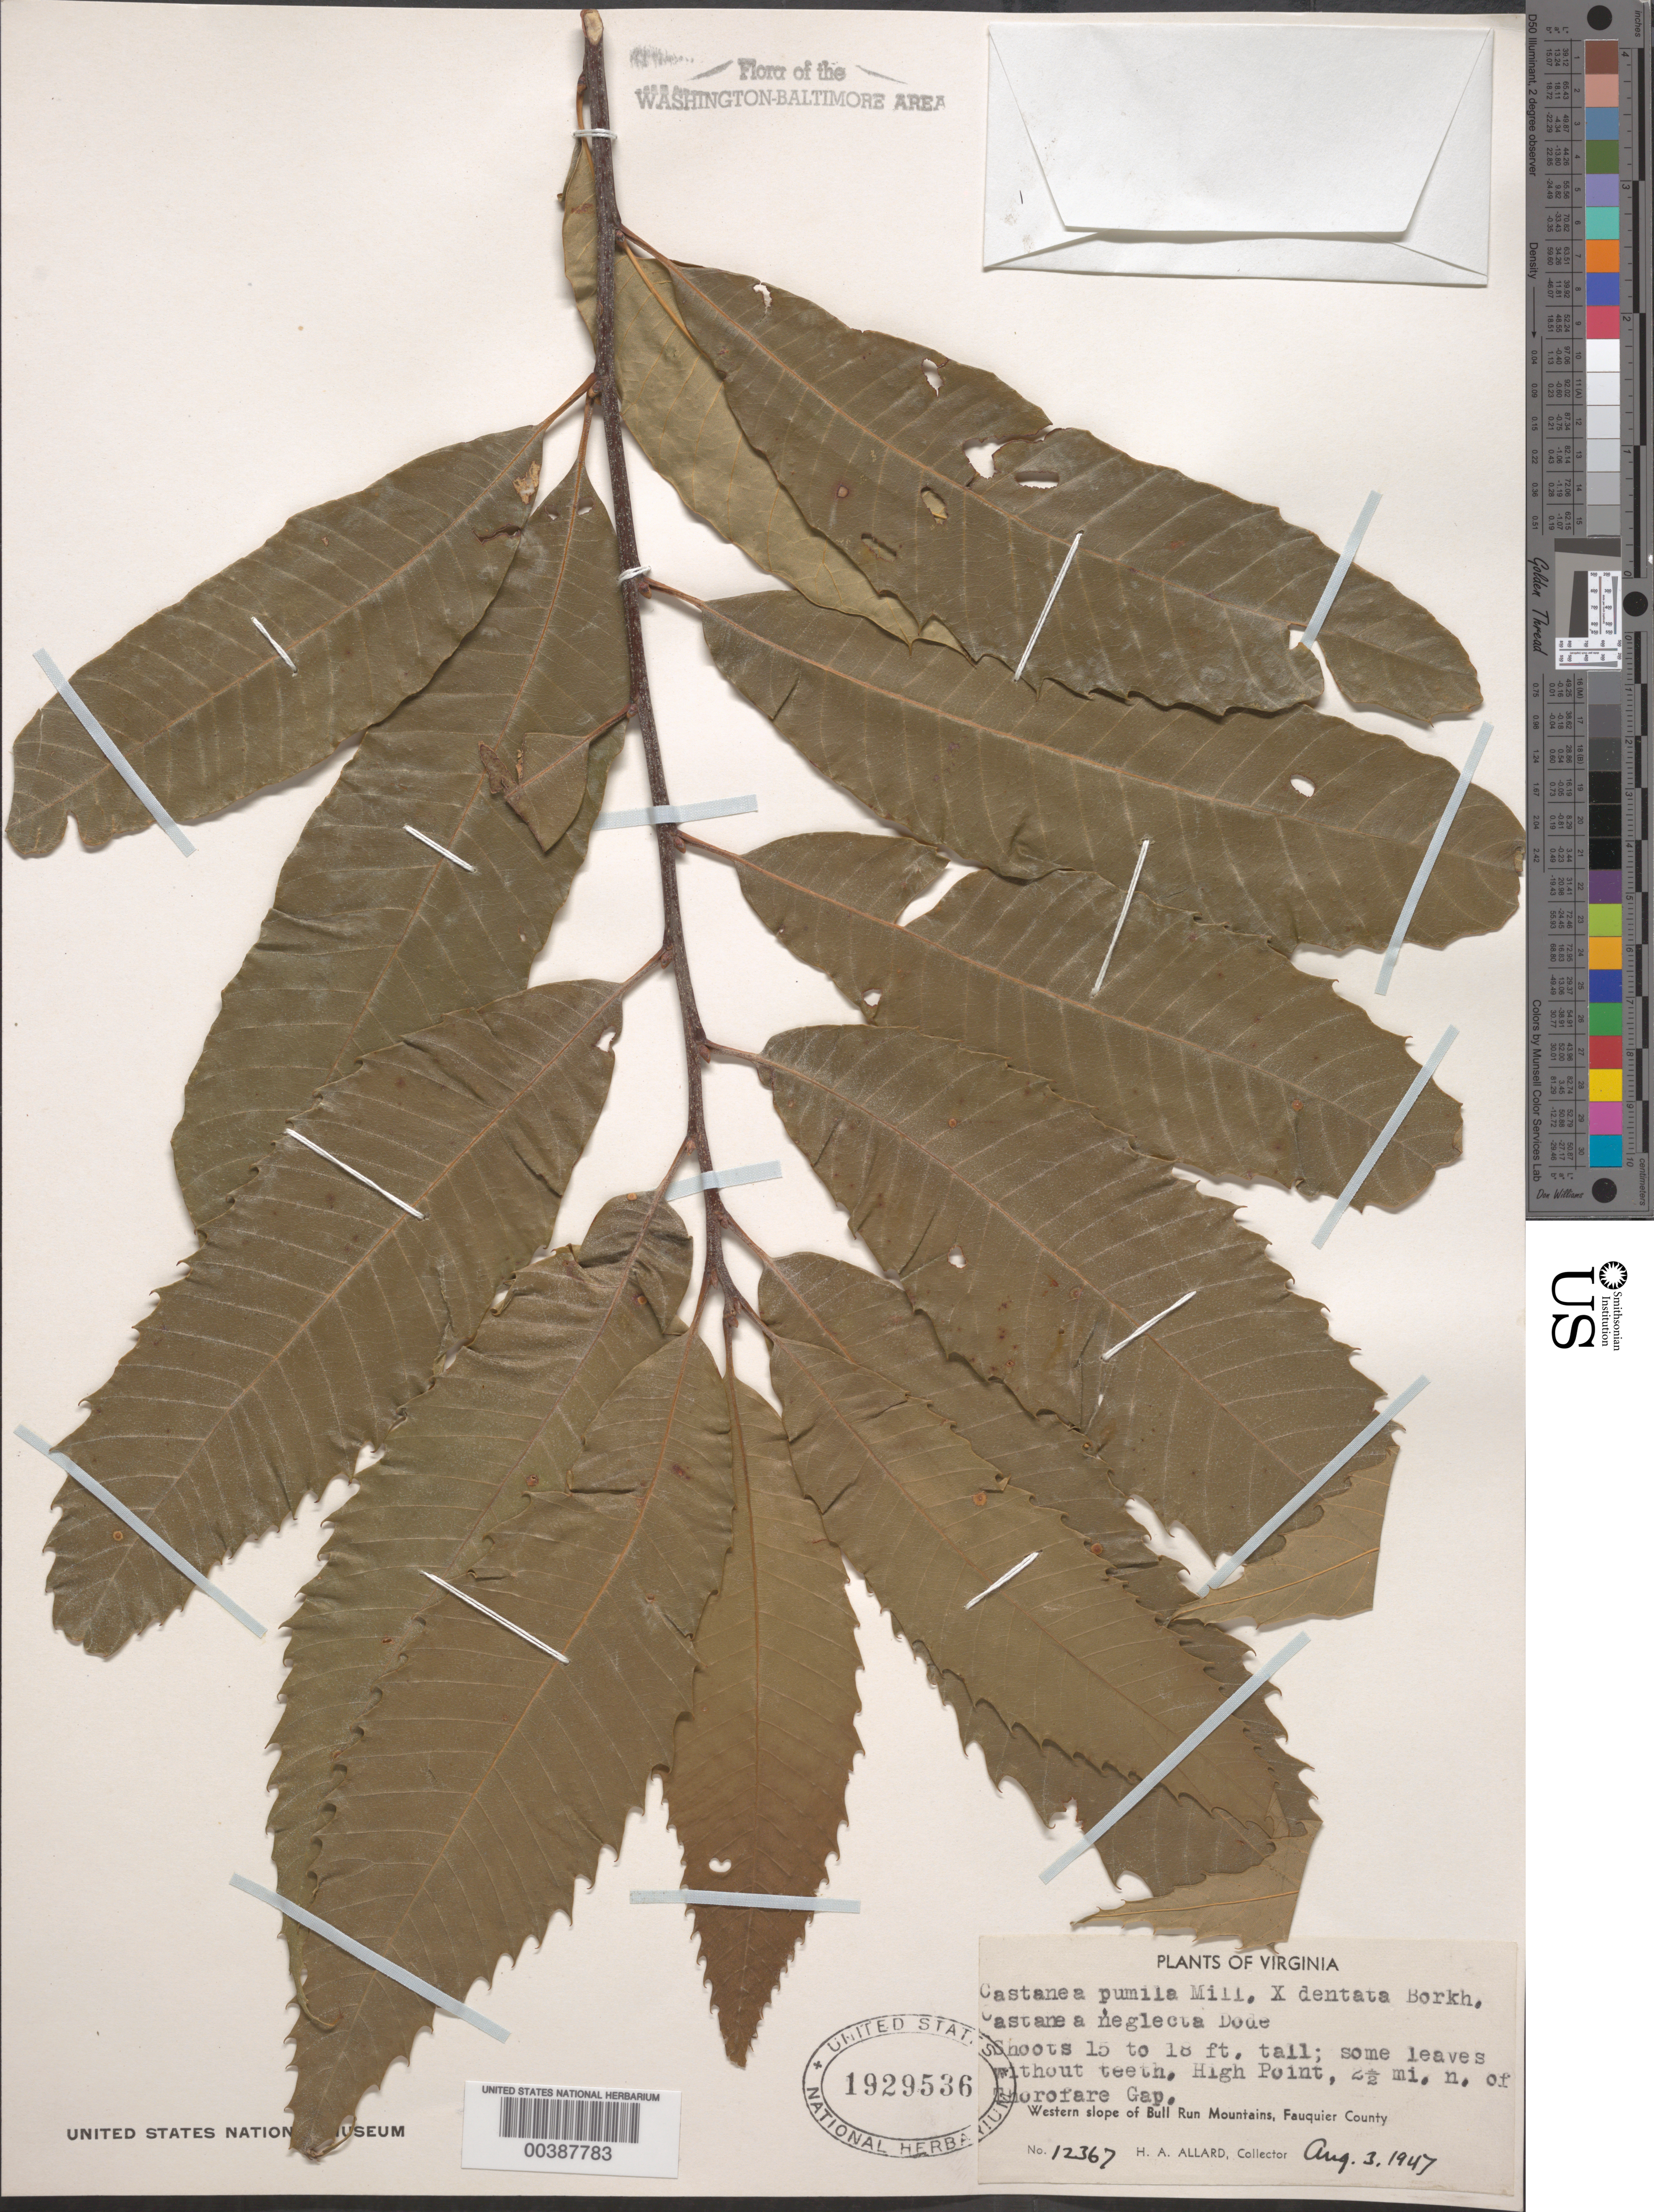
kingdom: Plantae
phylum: Tracheophyta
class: Magnoliopsida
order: Fagales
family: Fagaceae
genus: Castanea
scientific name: Castanea x neglecta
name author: Dode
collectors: H. A. Allard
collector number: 12367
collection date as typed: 03 Aug 1947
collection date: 1947-08-03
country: United States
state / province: Virginia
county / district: Fauquier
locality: High Point, north of Thorofare Gap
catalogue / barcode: US 1929536